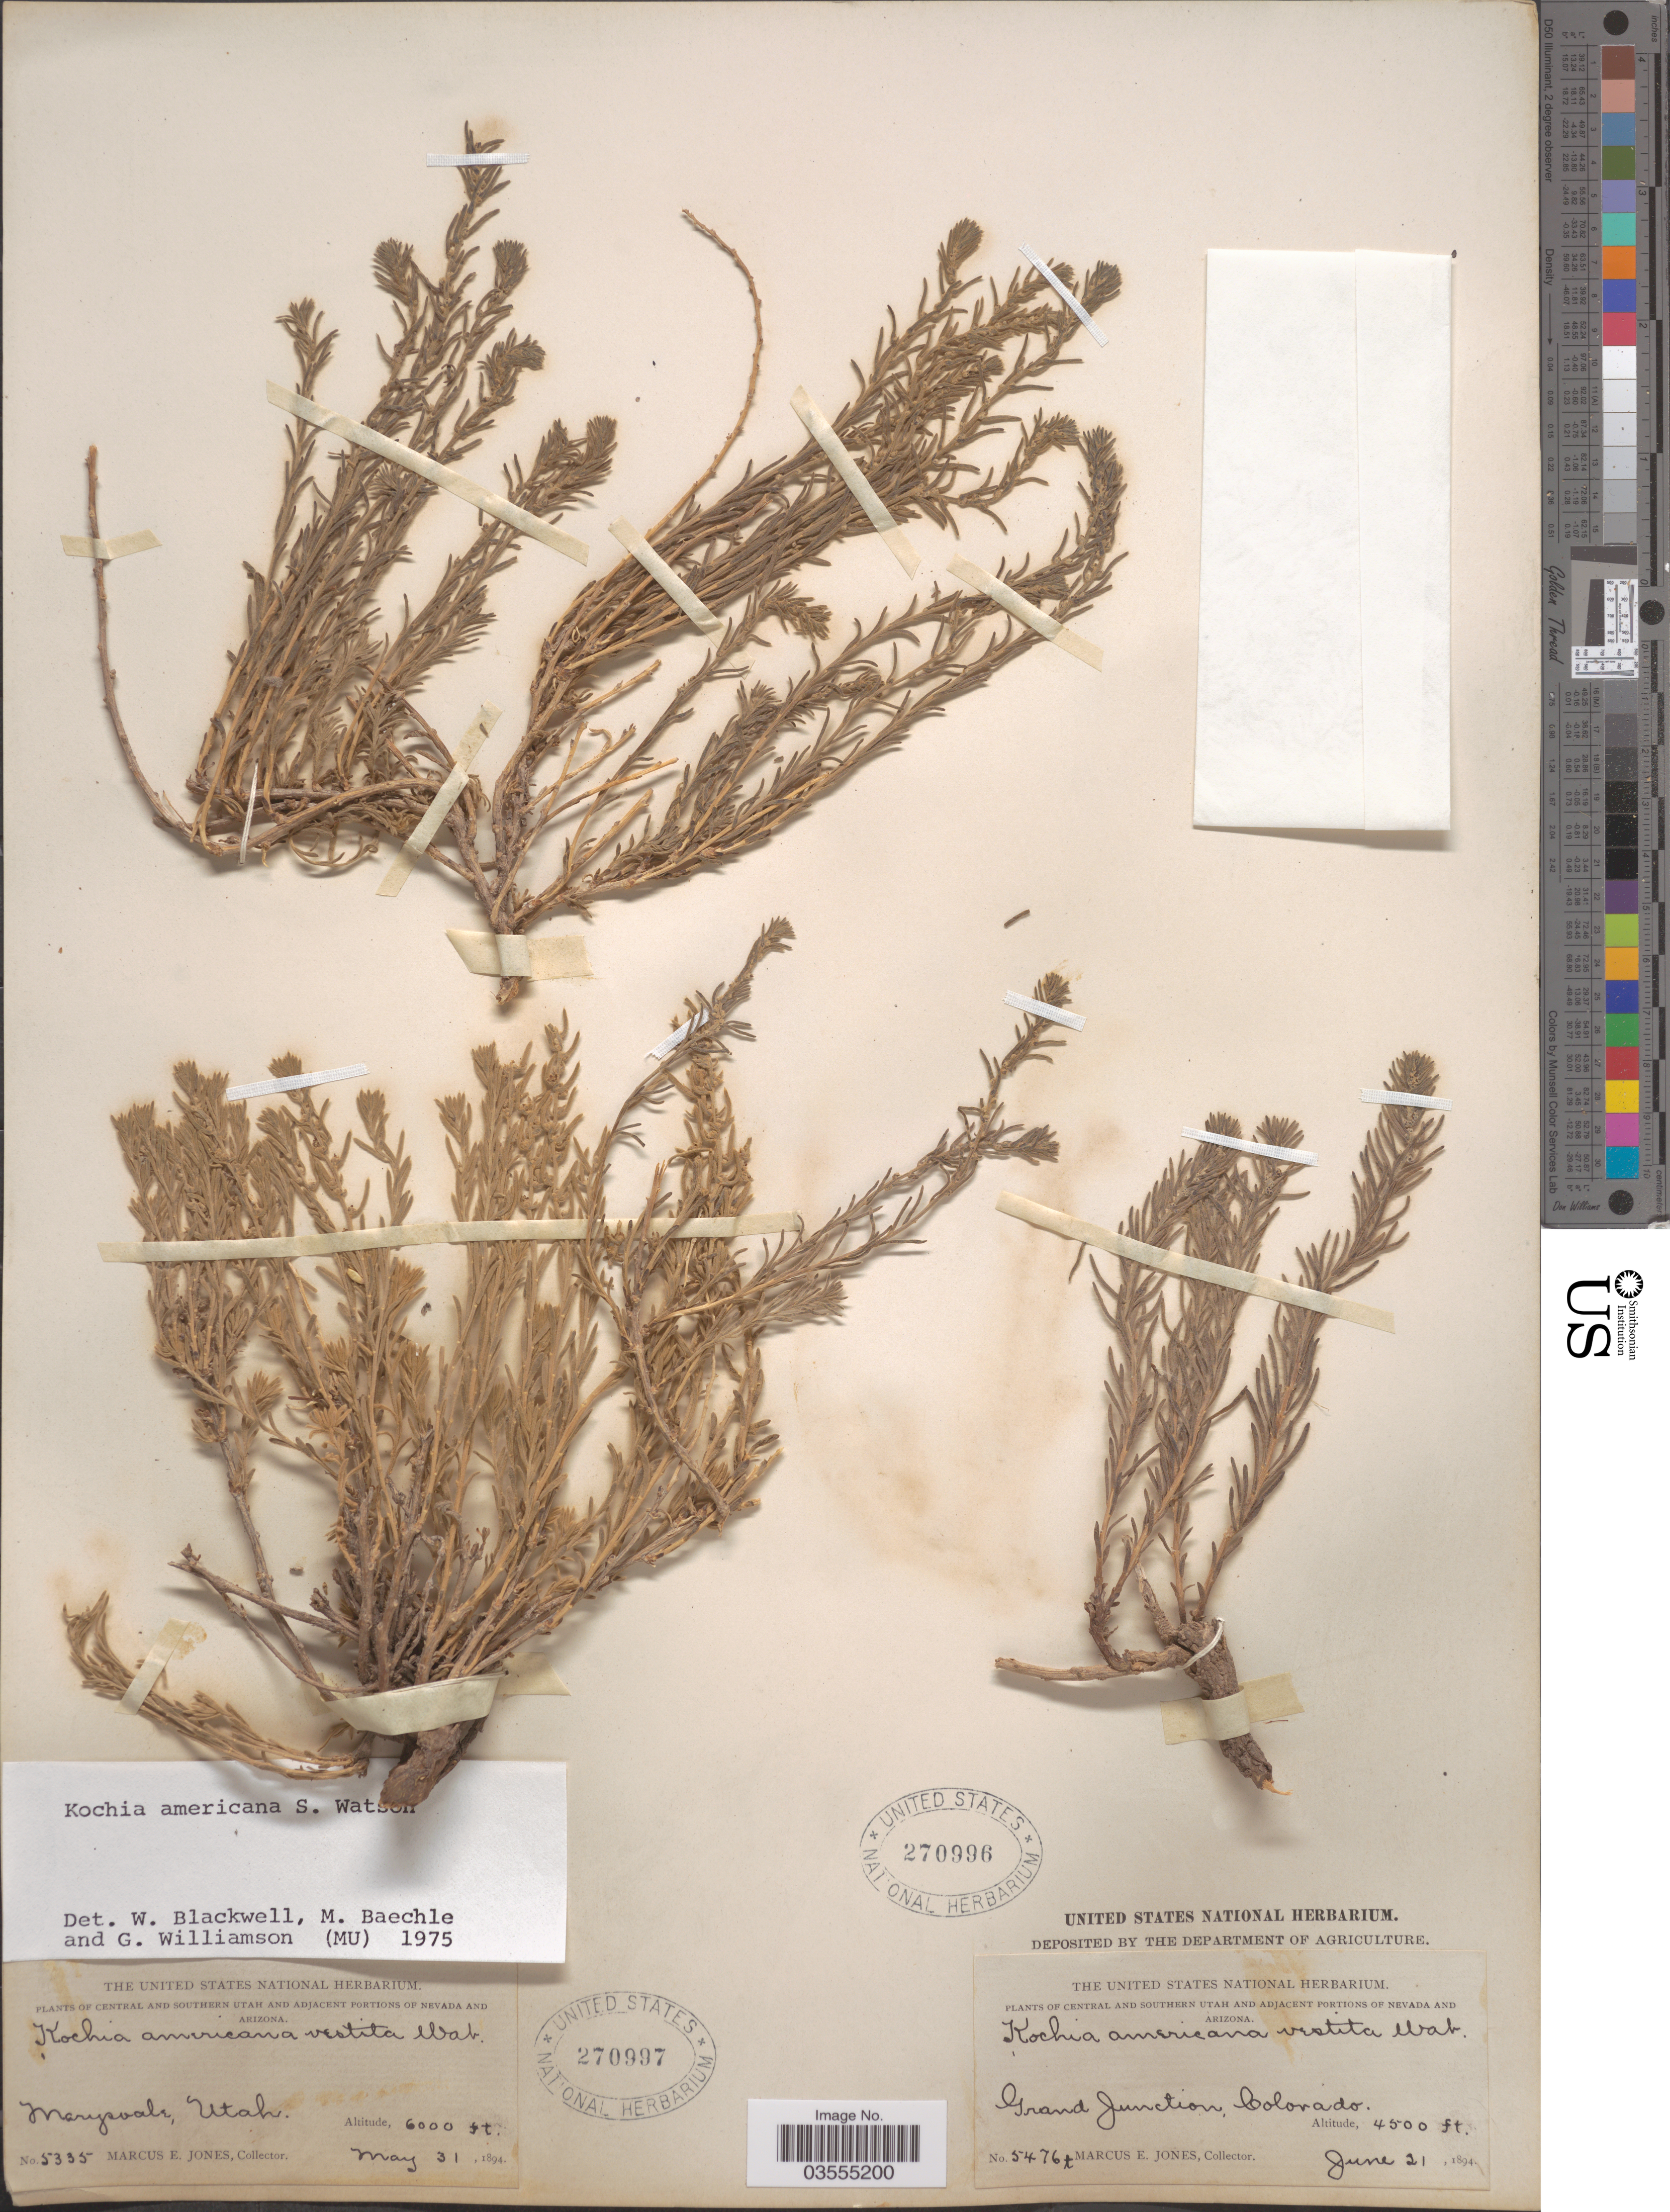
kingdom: Plantae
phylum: Tracheophyta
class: Magnoliopsida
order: Caryophyllales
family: Amaranthaceae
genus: Neokochia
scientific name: Neokochia americana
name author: (S. Watson) G.L. Chu & S.C. Sand.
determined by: U.S. National Herbarium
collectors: M. E. Jones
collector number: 5335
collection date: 1894-05-31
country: United States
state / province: Utah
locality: Central and Southern Utah. Marysvale.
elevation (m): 1829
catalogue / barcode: US 270997